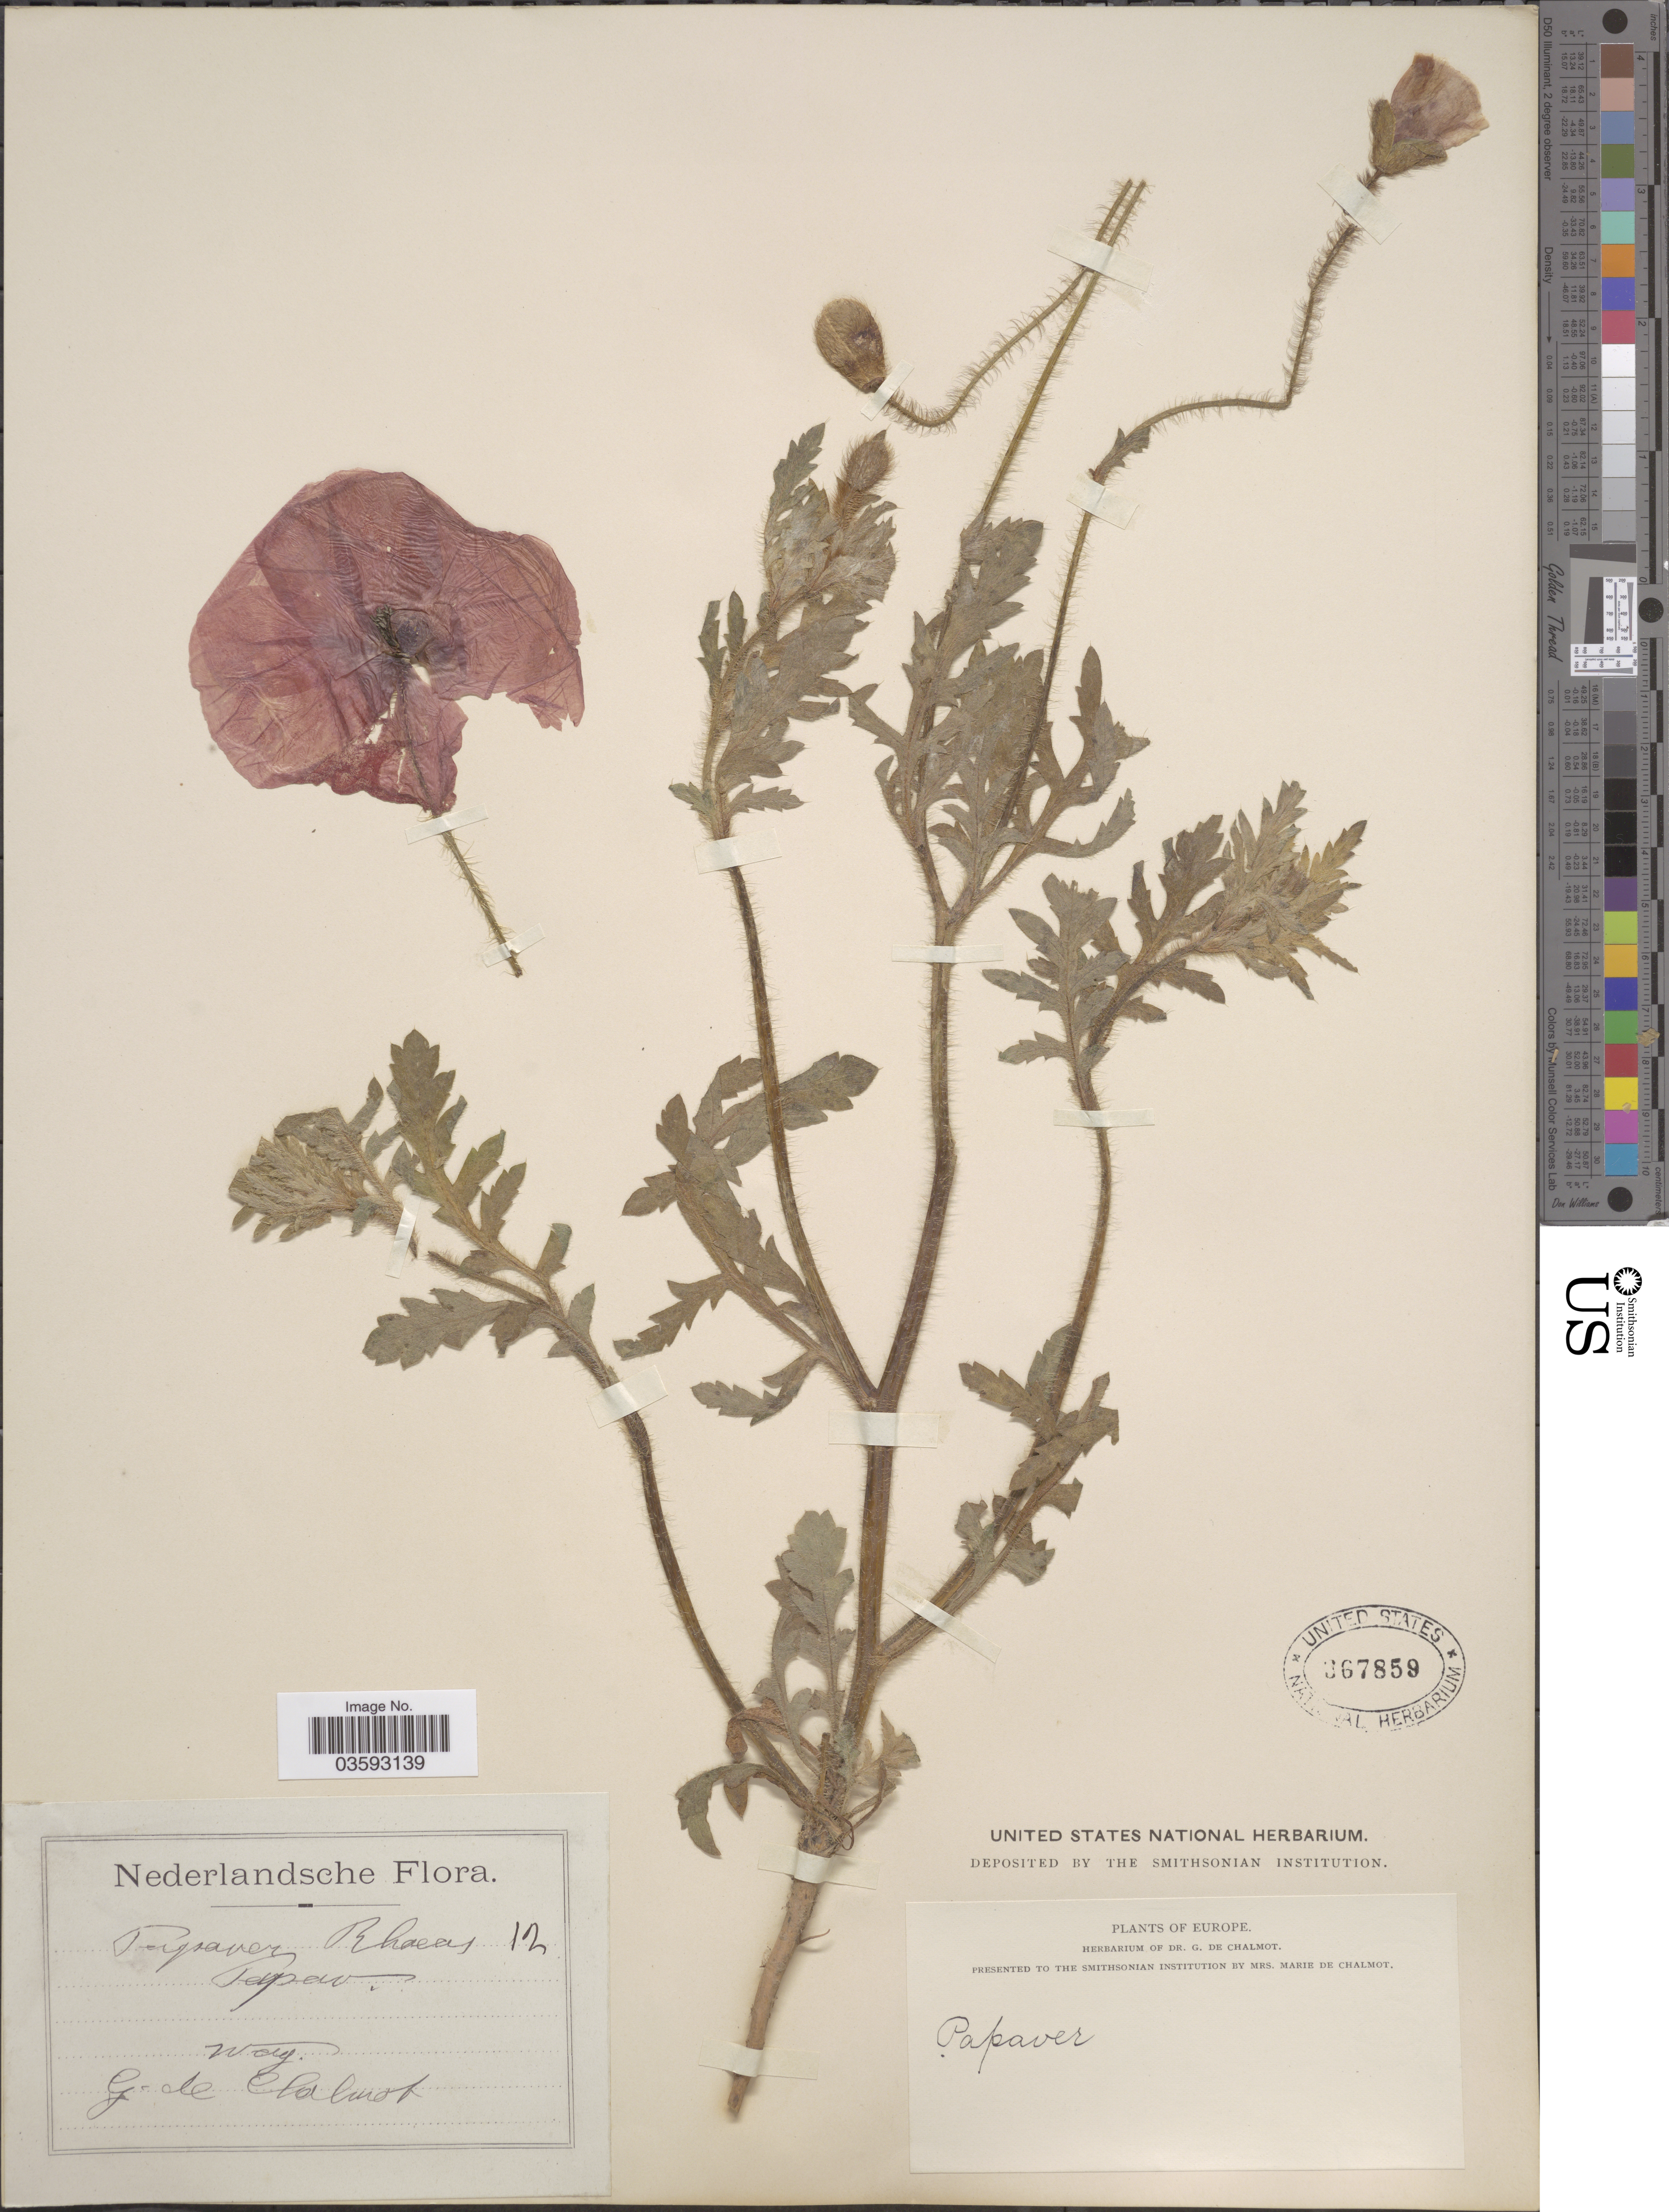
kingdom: Plantae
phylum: Tracheophyta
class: Magnoliopsida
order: Ranunculales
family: Papaveraceae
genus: Papaver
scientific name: Papaver rhoeas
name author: L.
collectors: G. de Chalmot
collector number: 12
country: Netherlands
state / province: Gelderland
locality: Wag.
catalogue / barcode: US 367859